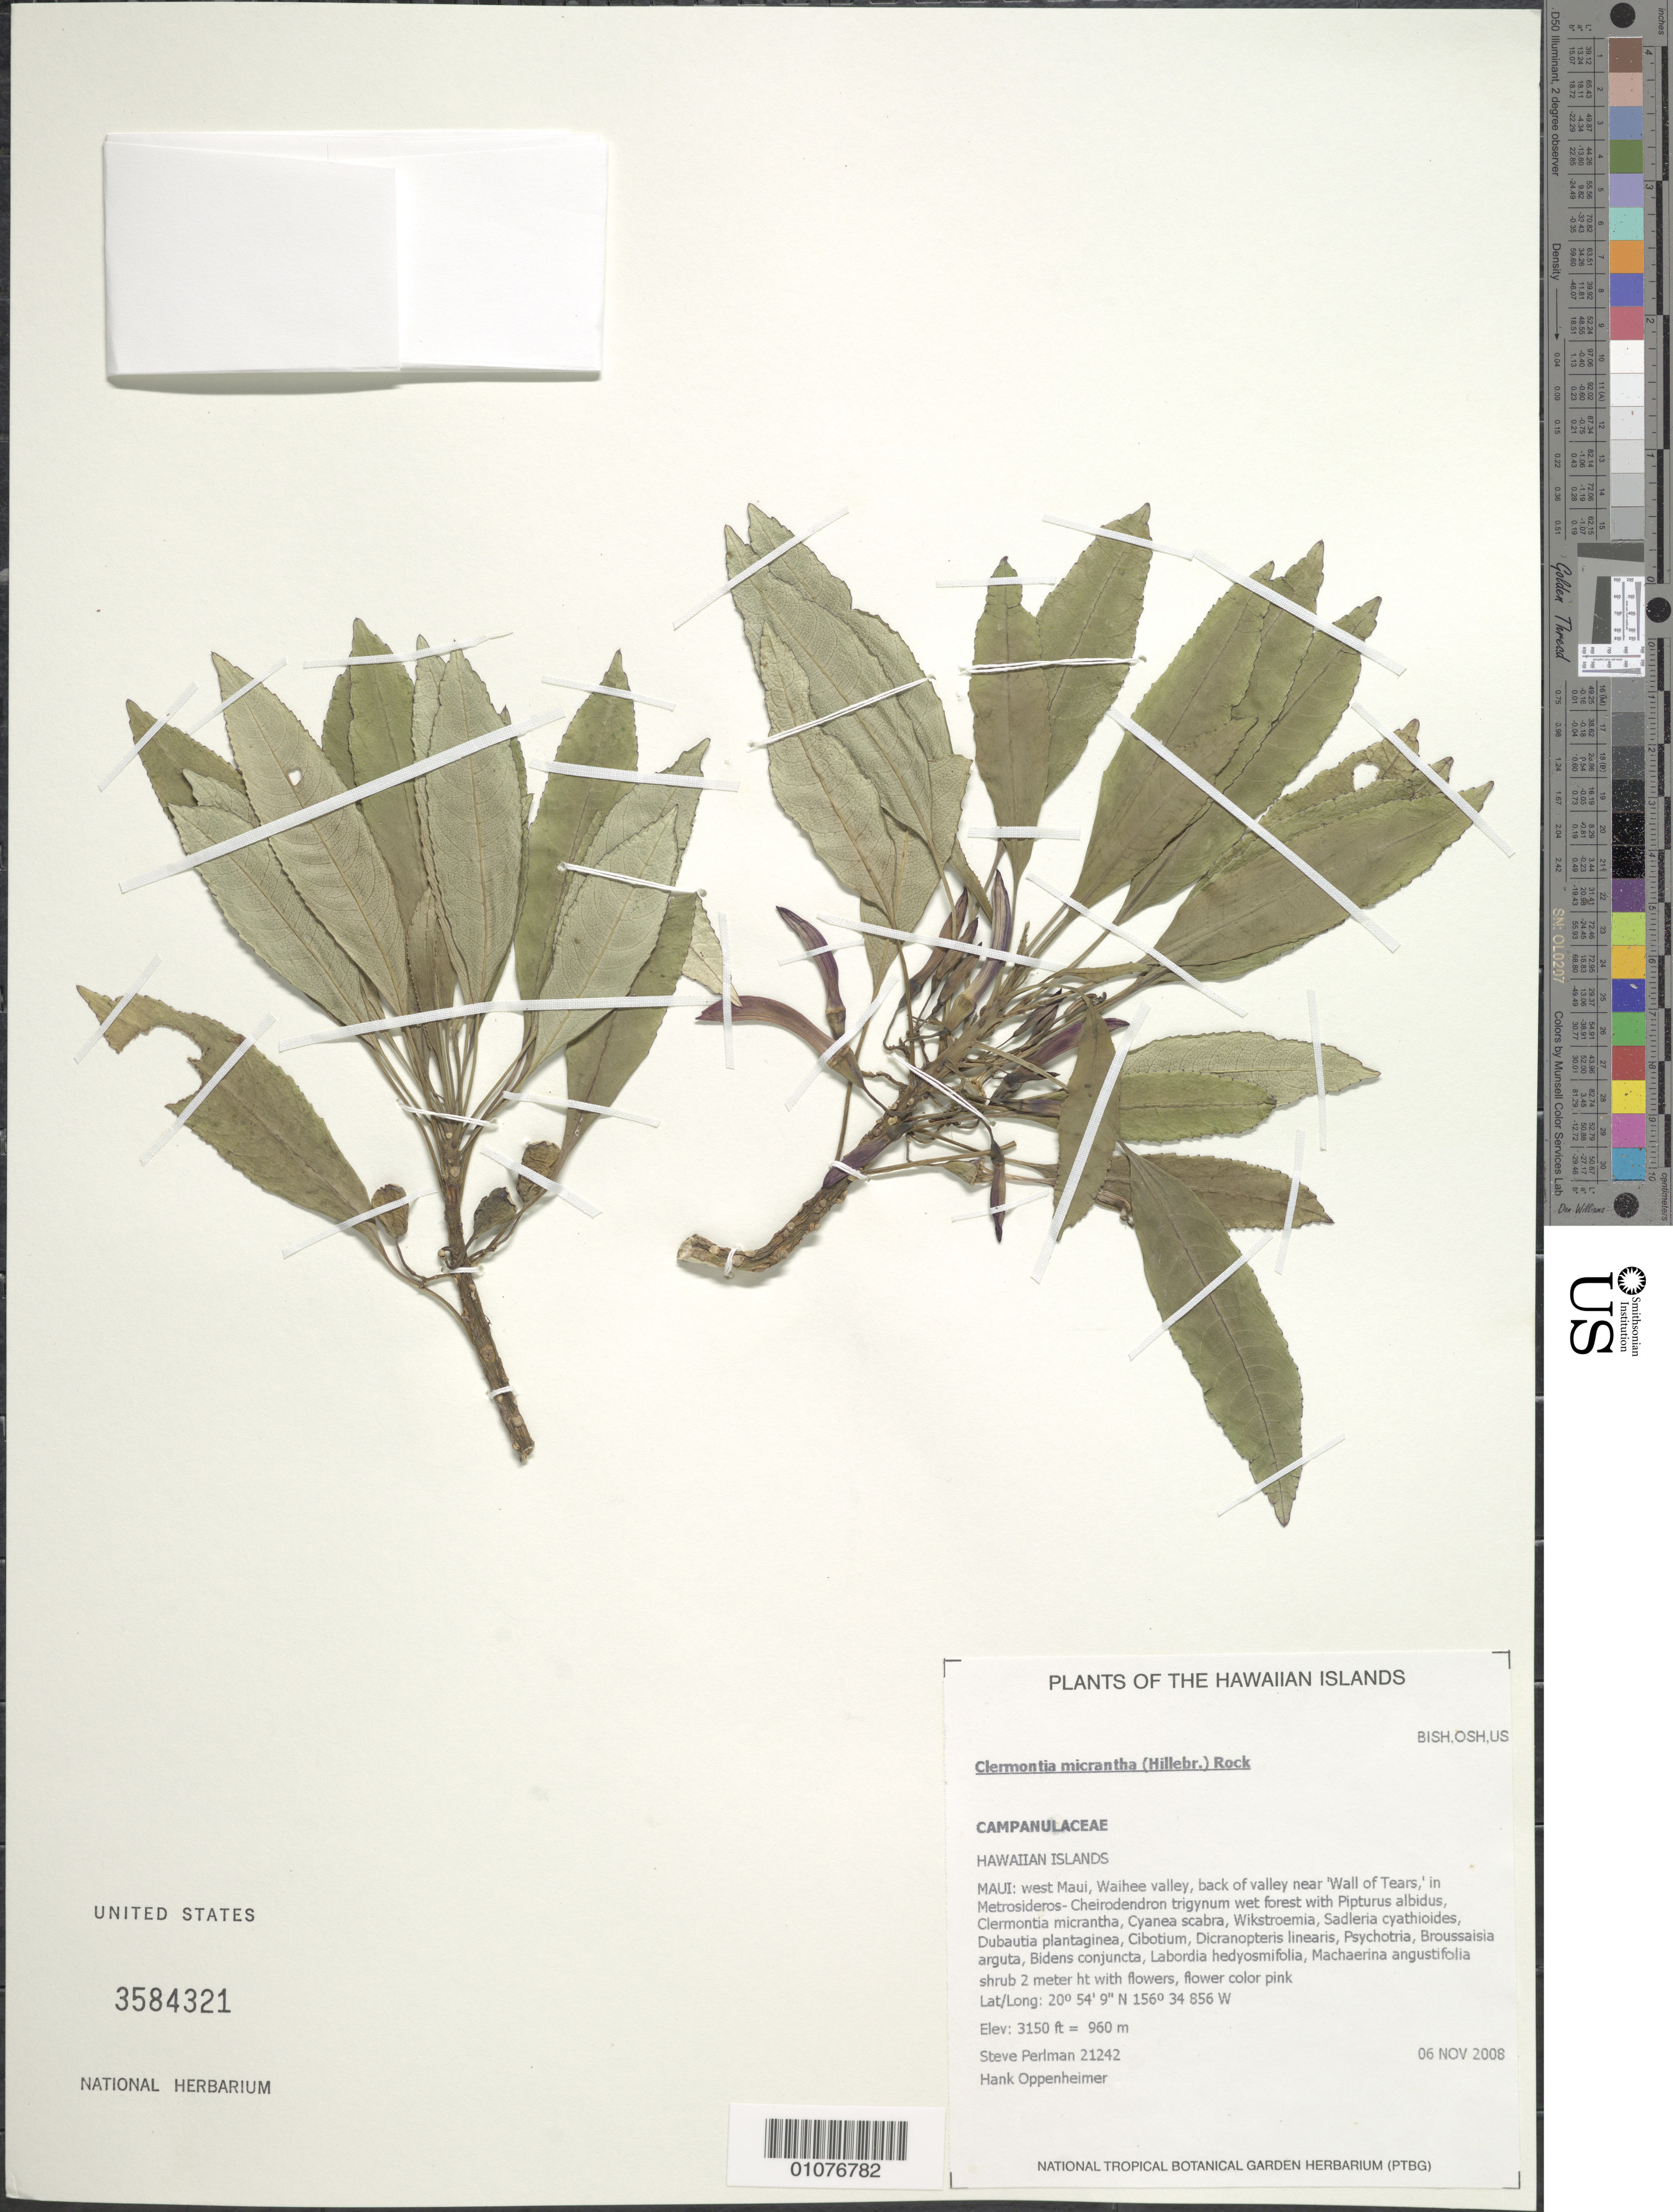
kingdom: Plantae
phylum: Tracheophyta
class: Magnoliopsida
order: Asterales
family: Campanulaceae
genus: Clermontia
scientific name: Clermontia micrantha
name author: (Hillebr.) Rock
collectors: S. P. Perlman & H. Oppenheimer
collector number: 21242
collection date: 2008-11-06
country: United States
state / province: Hawaii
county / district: Maui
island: Maui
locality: W Maui, Waihee valley, back of valley near 'Wall of Tears.'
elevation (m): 960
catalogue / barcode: US 3584321